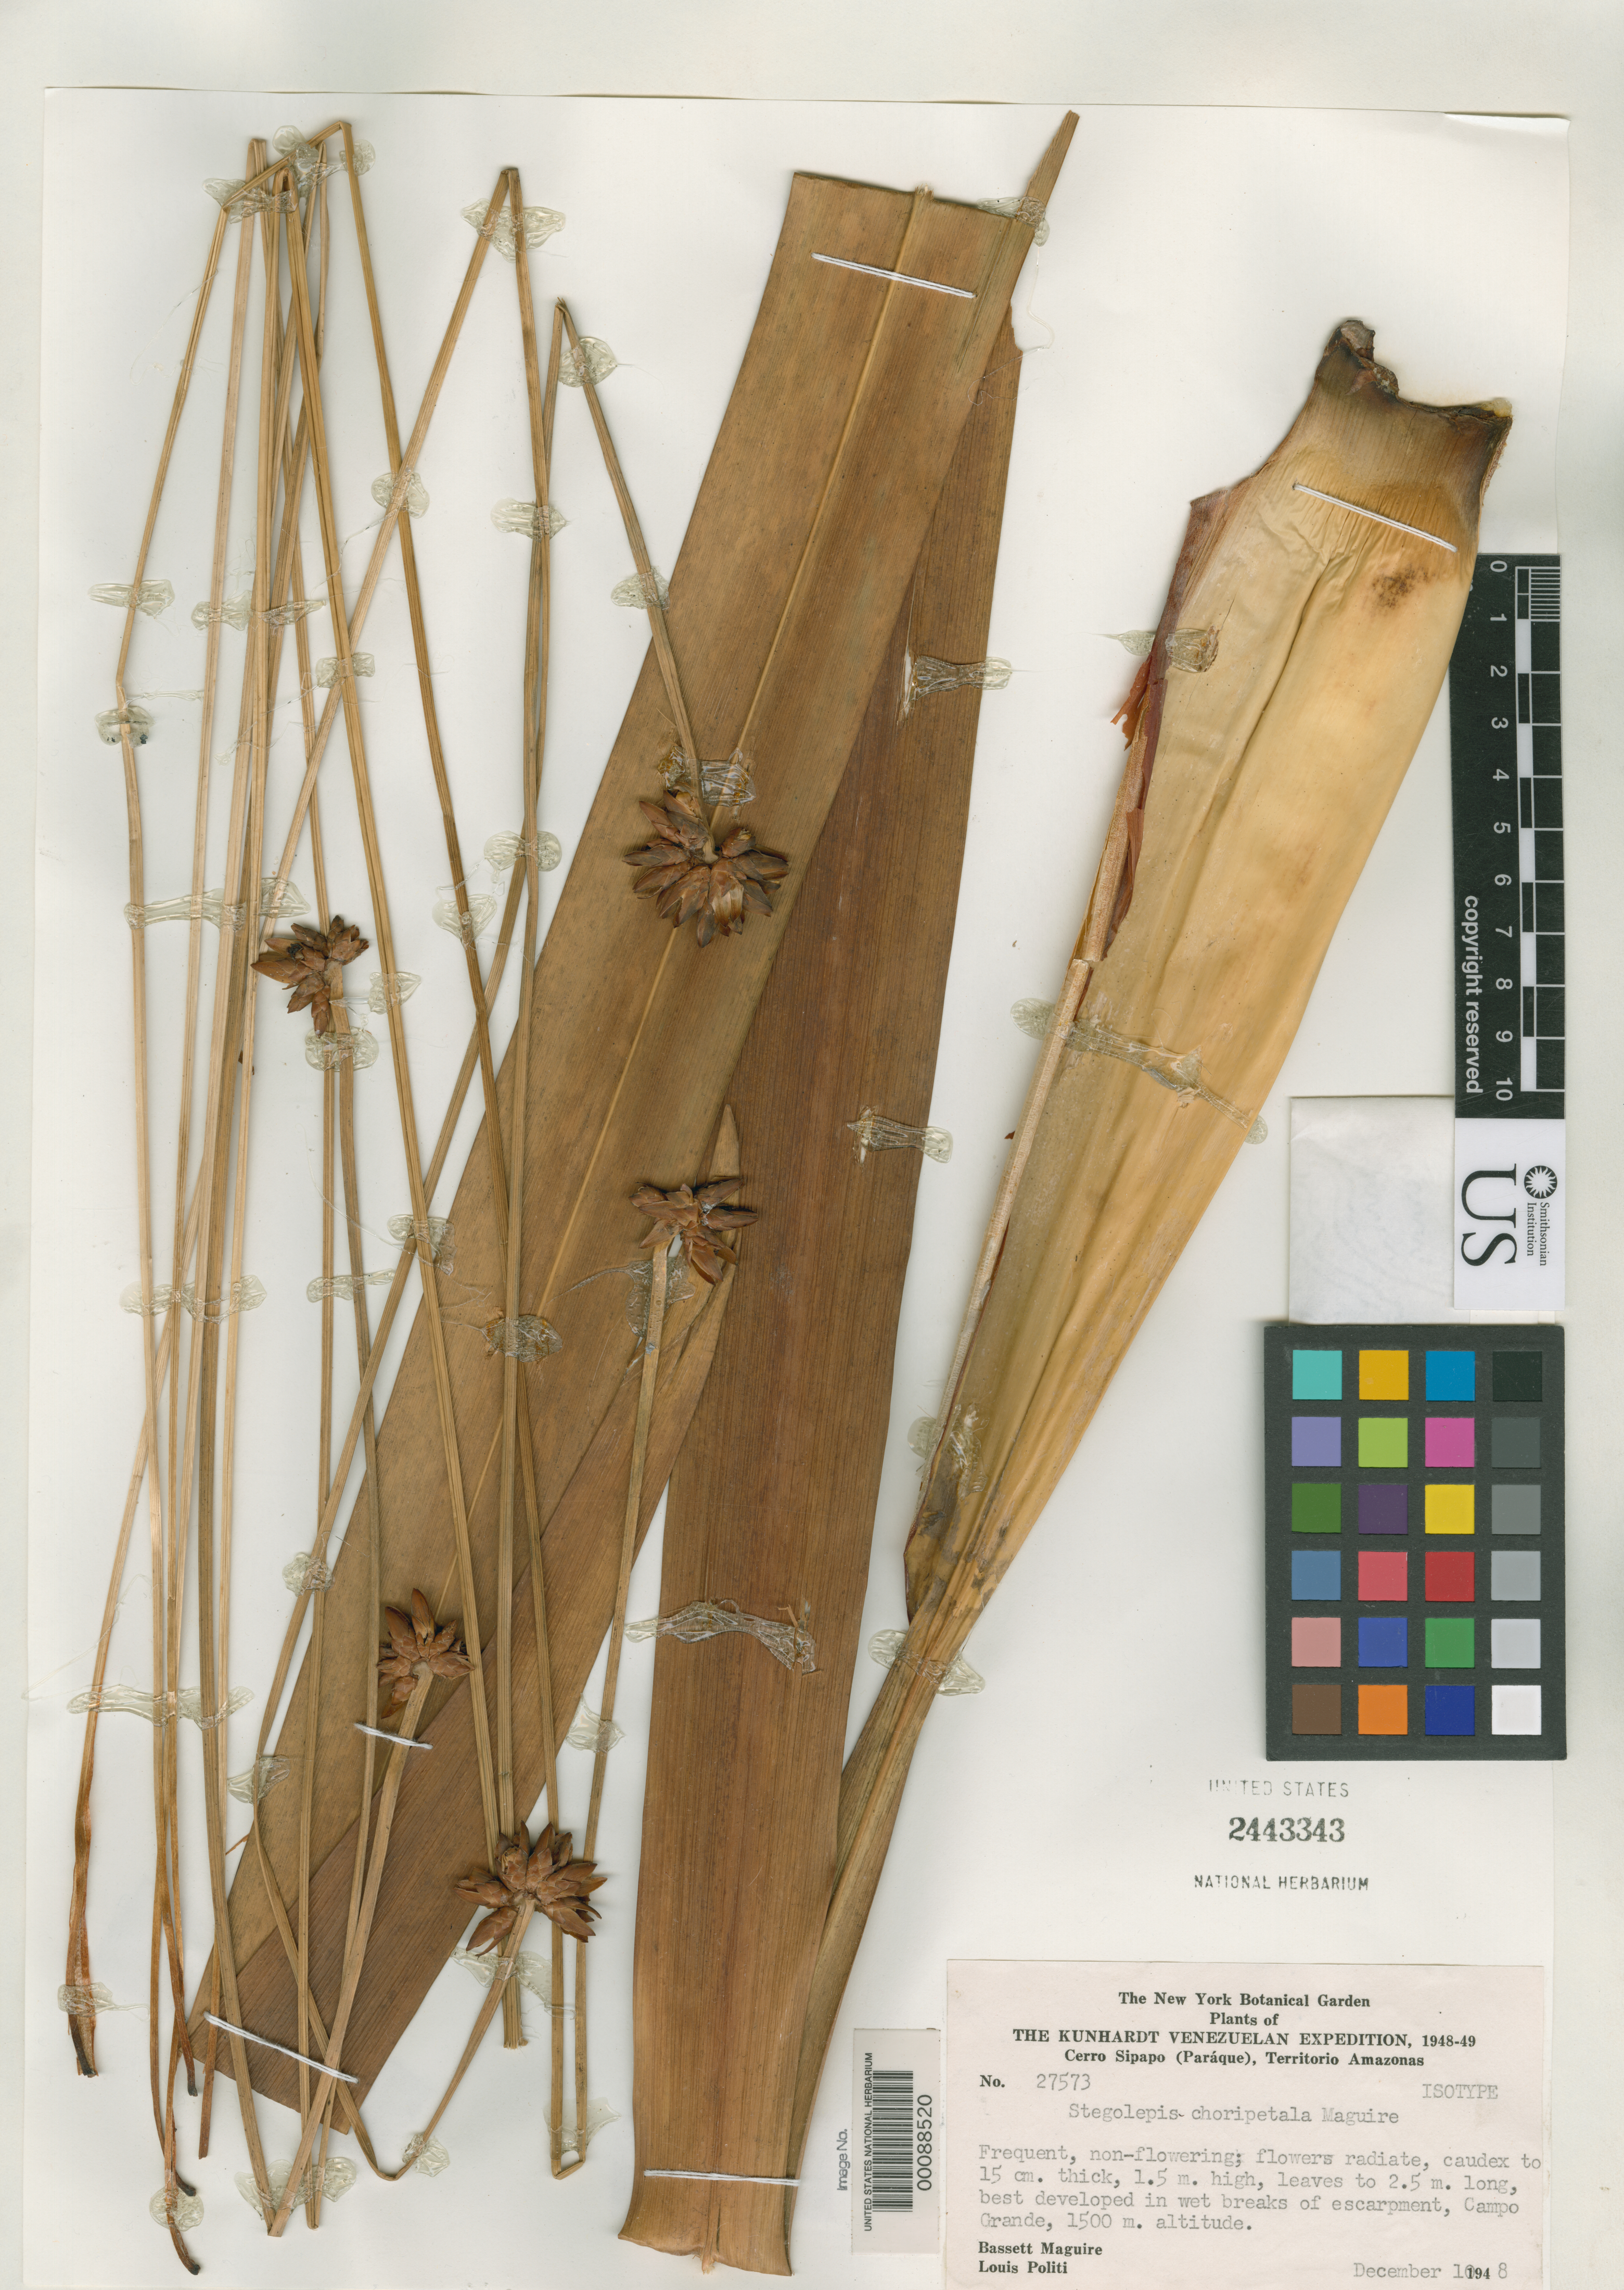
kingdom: Plantae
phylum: Tracheophyta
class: Liliopsida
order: Poales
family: Rapateaceae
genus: Stegolepis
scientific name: Stegolepis choripetala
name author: Maguire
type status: Isotype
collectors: B. Maguire & L. Politi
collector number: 27573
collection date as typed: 10 Dec 1948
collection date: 1948-12-10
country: Venezuela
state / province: Amazonas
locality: Cerro Sipapo.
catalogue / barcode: US 2443343